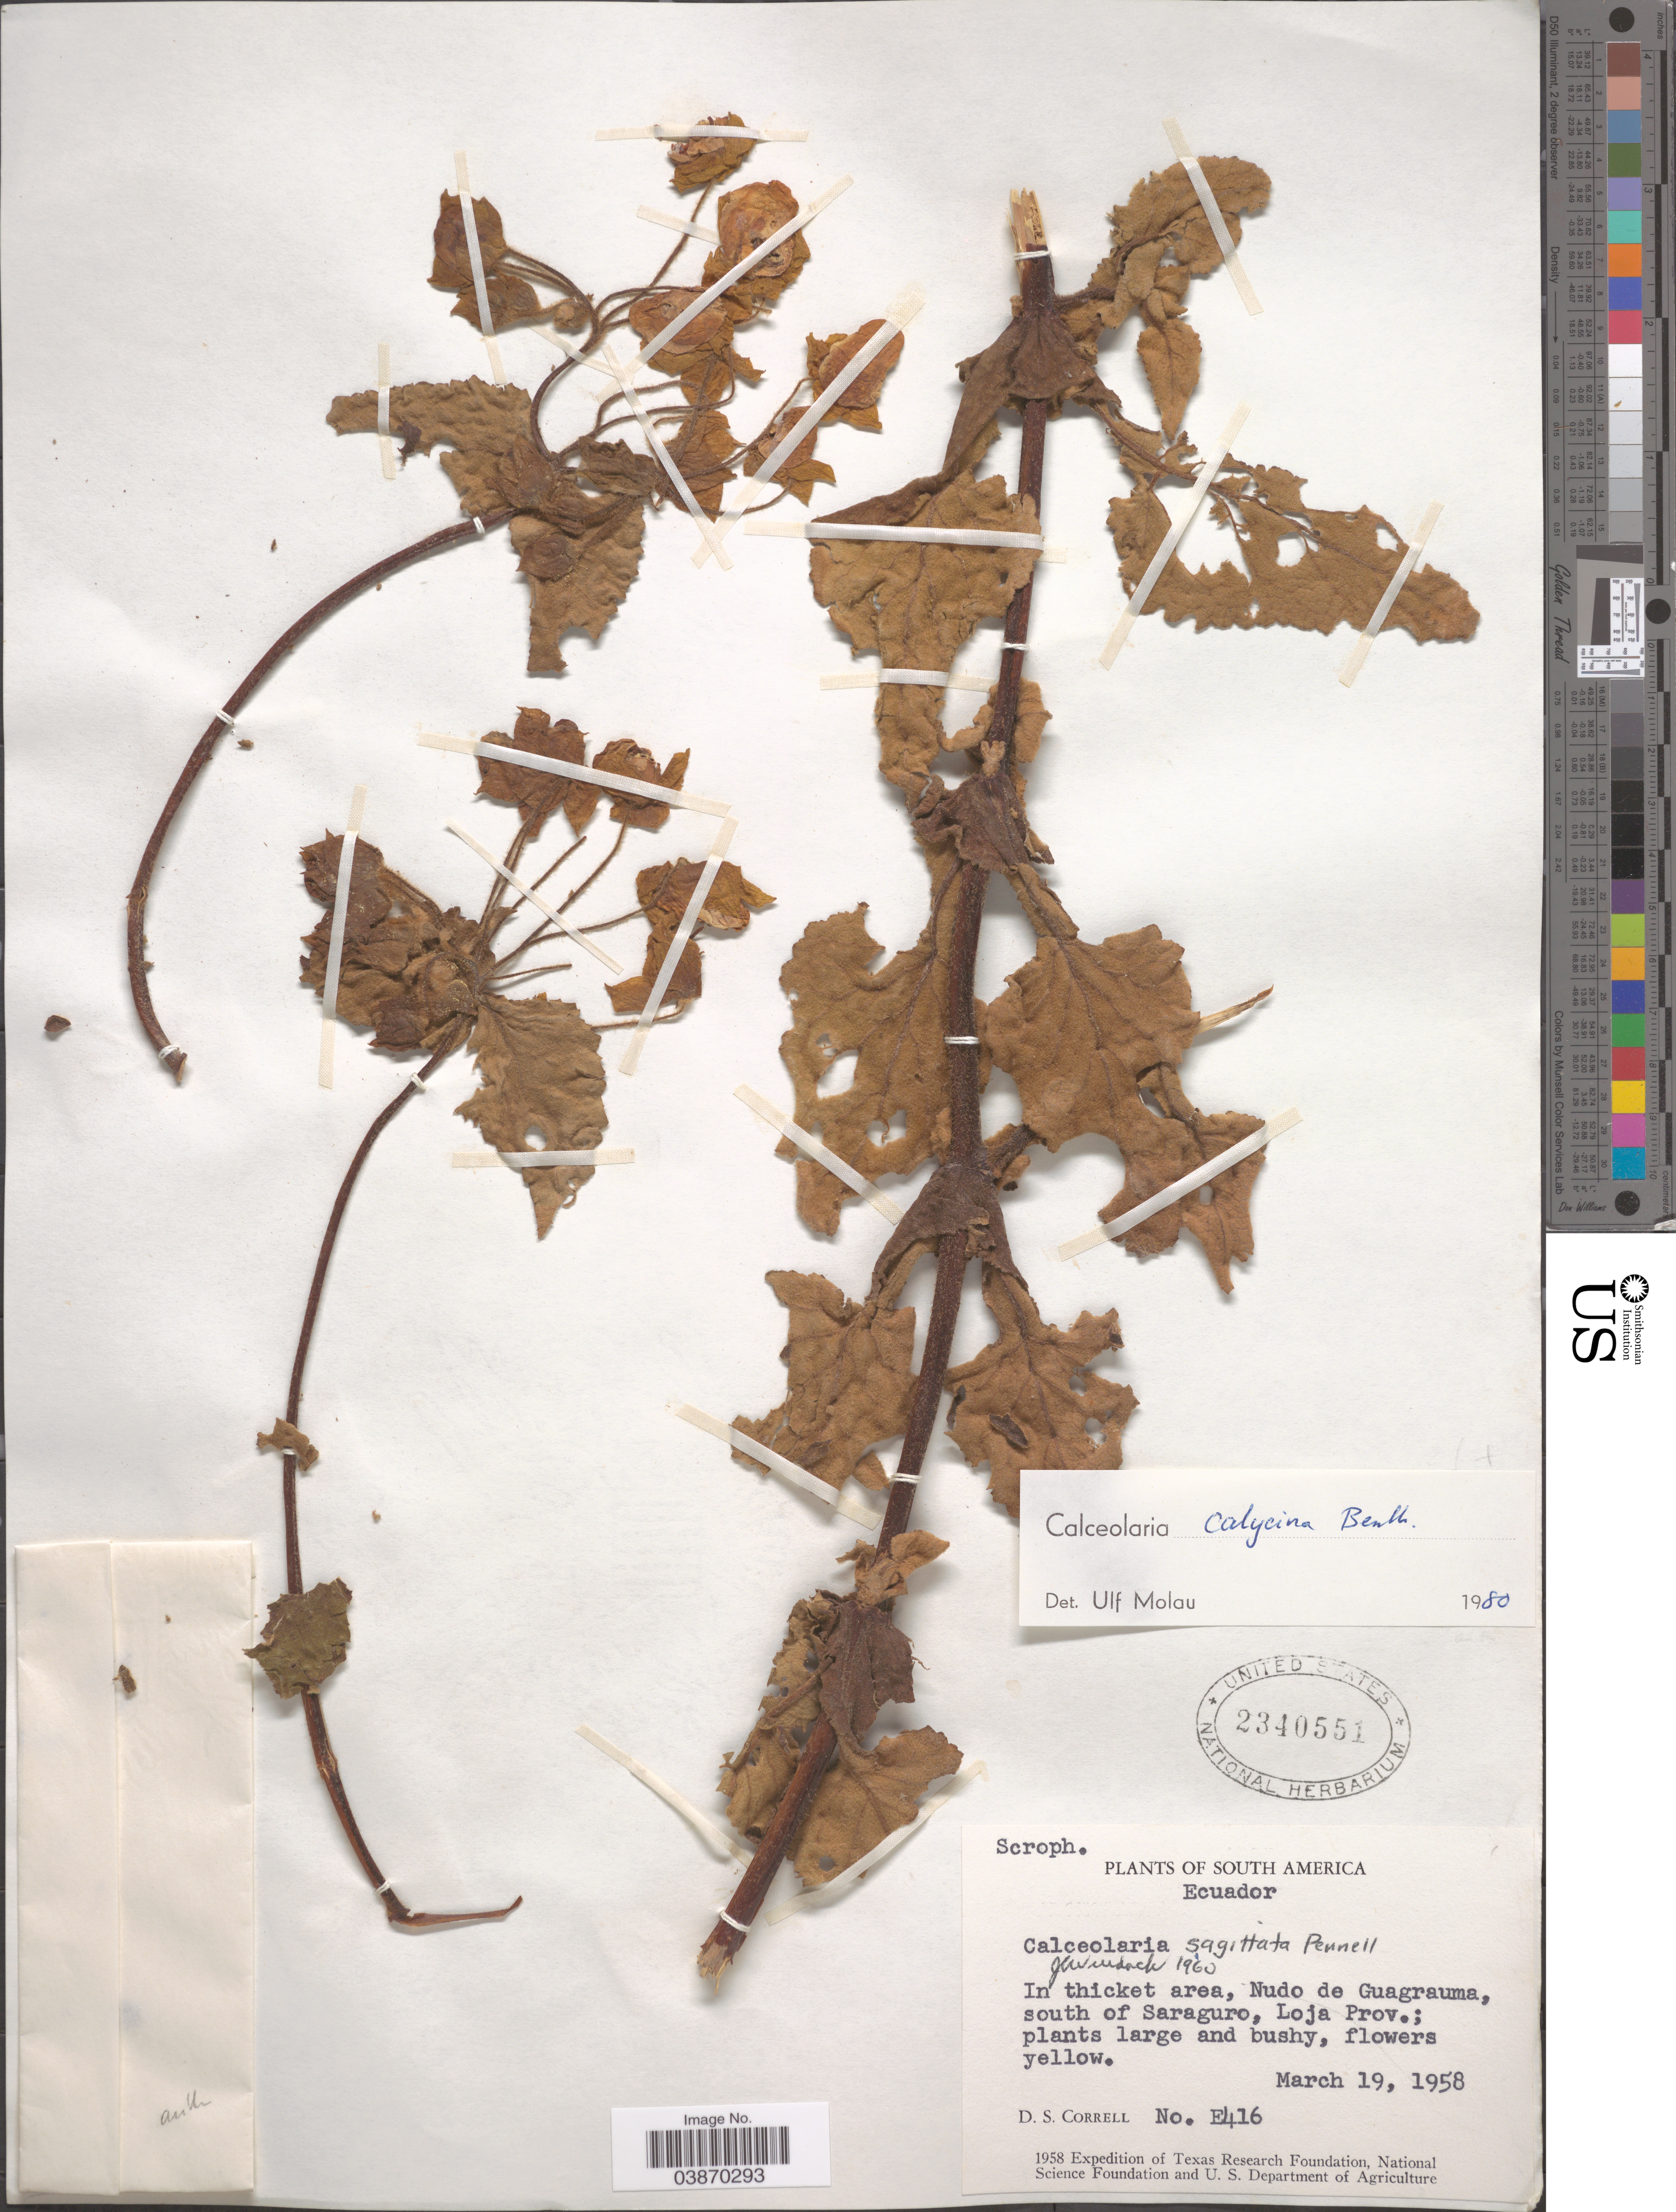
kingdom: Plantae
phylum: Tracheophyta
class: Magnoliopsida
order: Lamiales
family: Calceolariaceae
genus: Calceolaria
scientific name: Calceolaria calycina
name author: Benth.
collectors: D. S. Correll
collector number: E416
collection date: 1958-03-19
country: Ecuador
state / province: Loja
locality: Nudo de Guagrauma, south of Saraguro.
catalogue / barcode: US 2340551